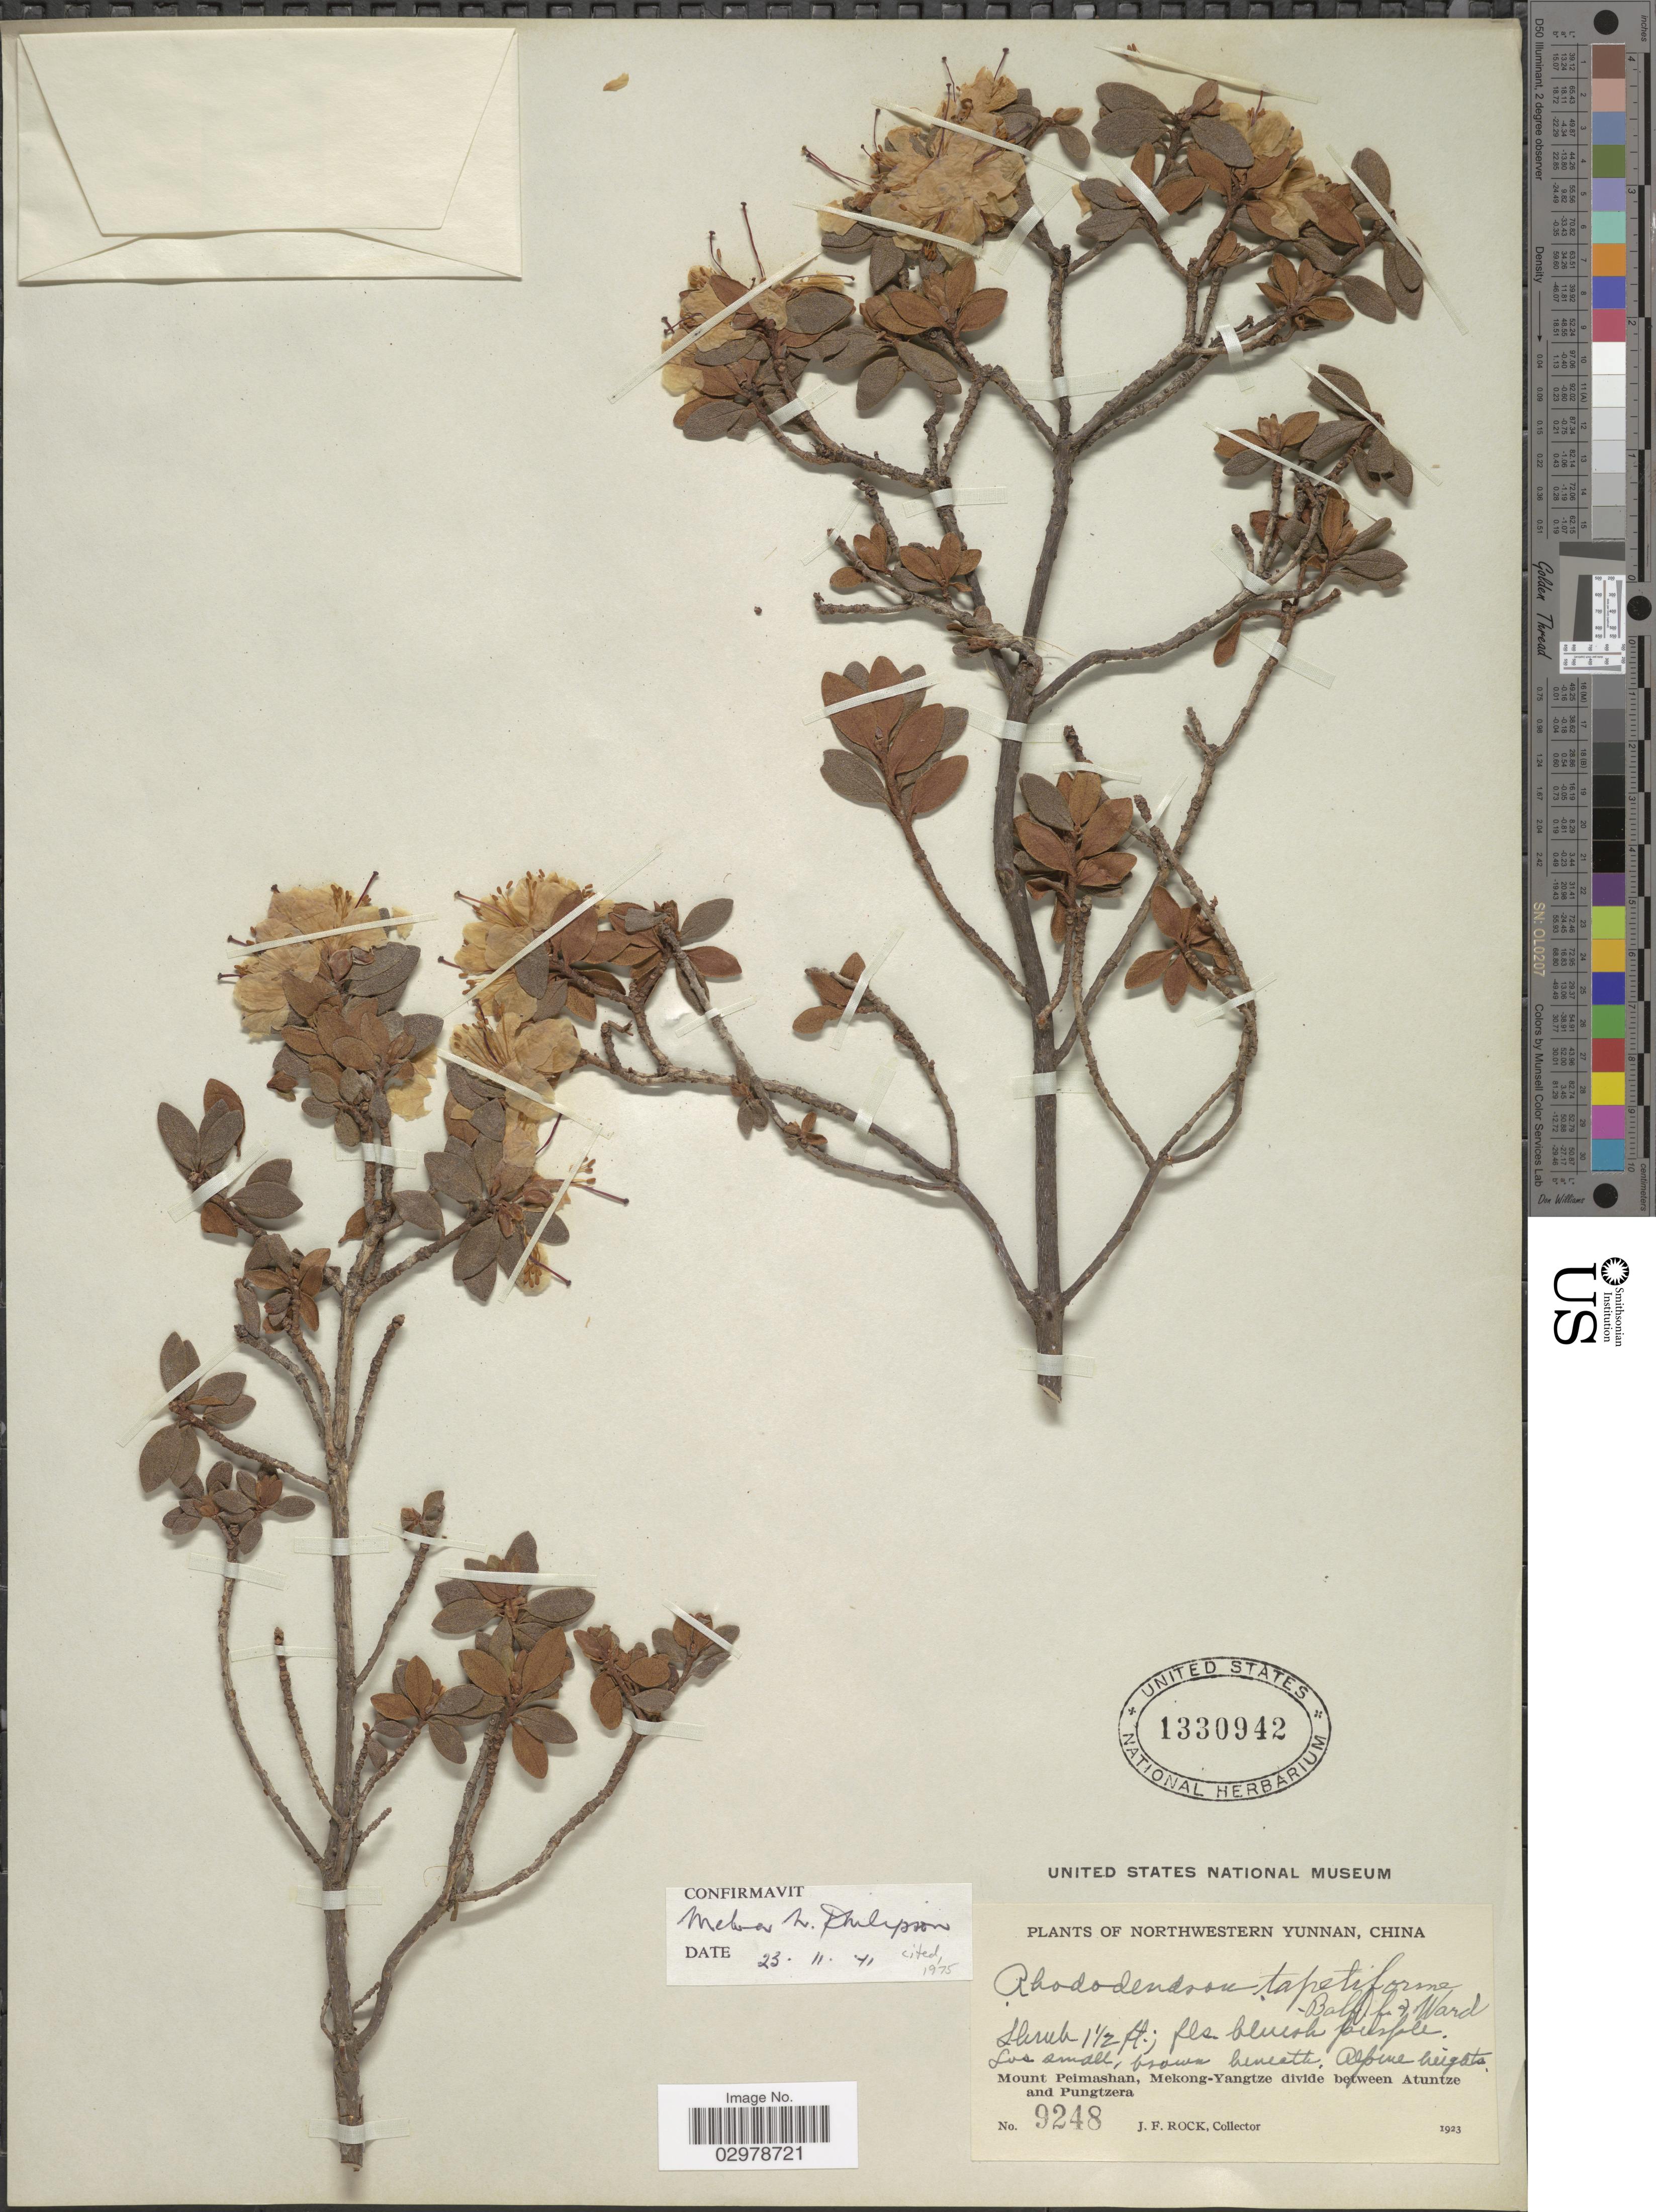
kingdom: Plantae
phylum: Tracheophyta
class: Magnoliopsida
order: Ericales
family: Ericaceae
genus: Rhododendron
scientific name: Rhododendron tapetiforme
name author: Balf. f. & Kingdon-Ward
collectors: J. Rock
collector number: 9248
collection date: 1923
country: China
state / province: Yunnan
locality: Northwestern Yunnan. Mount Peimashan, Mekong-Yangtze divide between Atuntze and Pungtzera.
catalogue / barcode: US 1330942